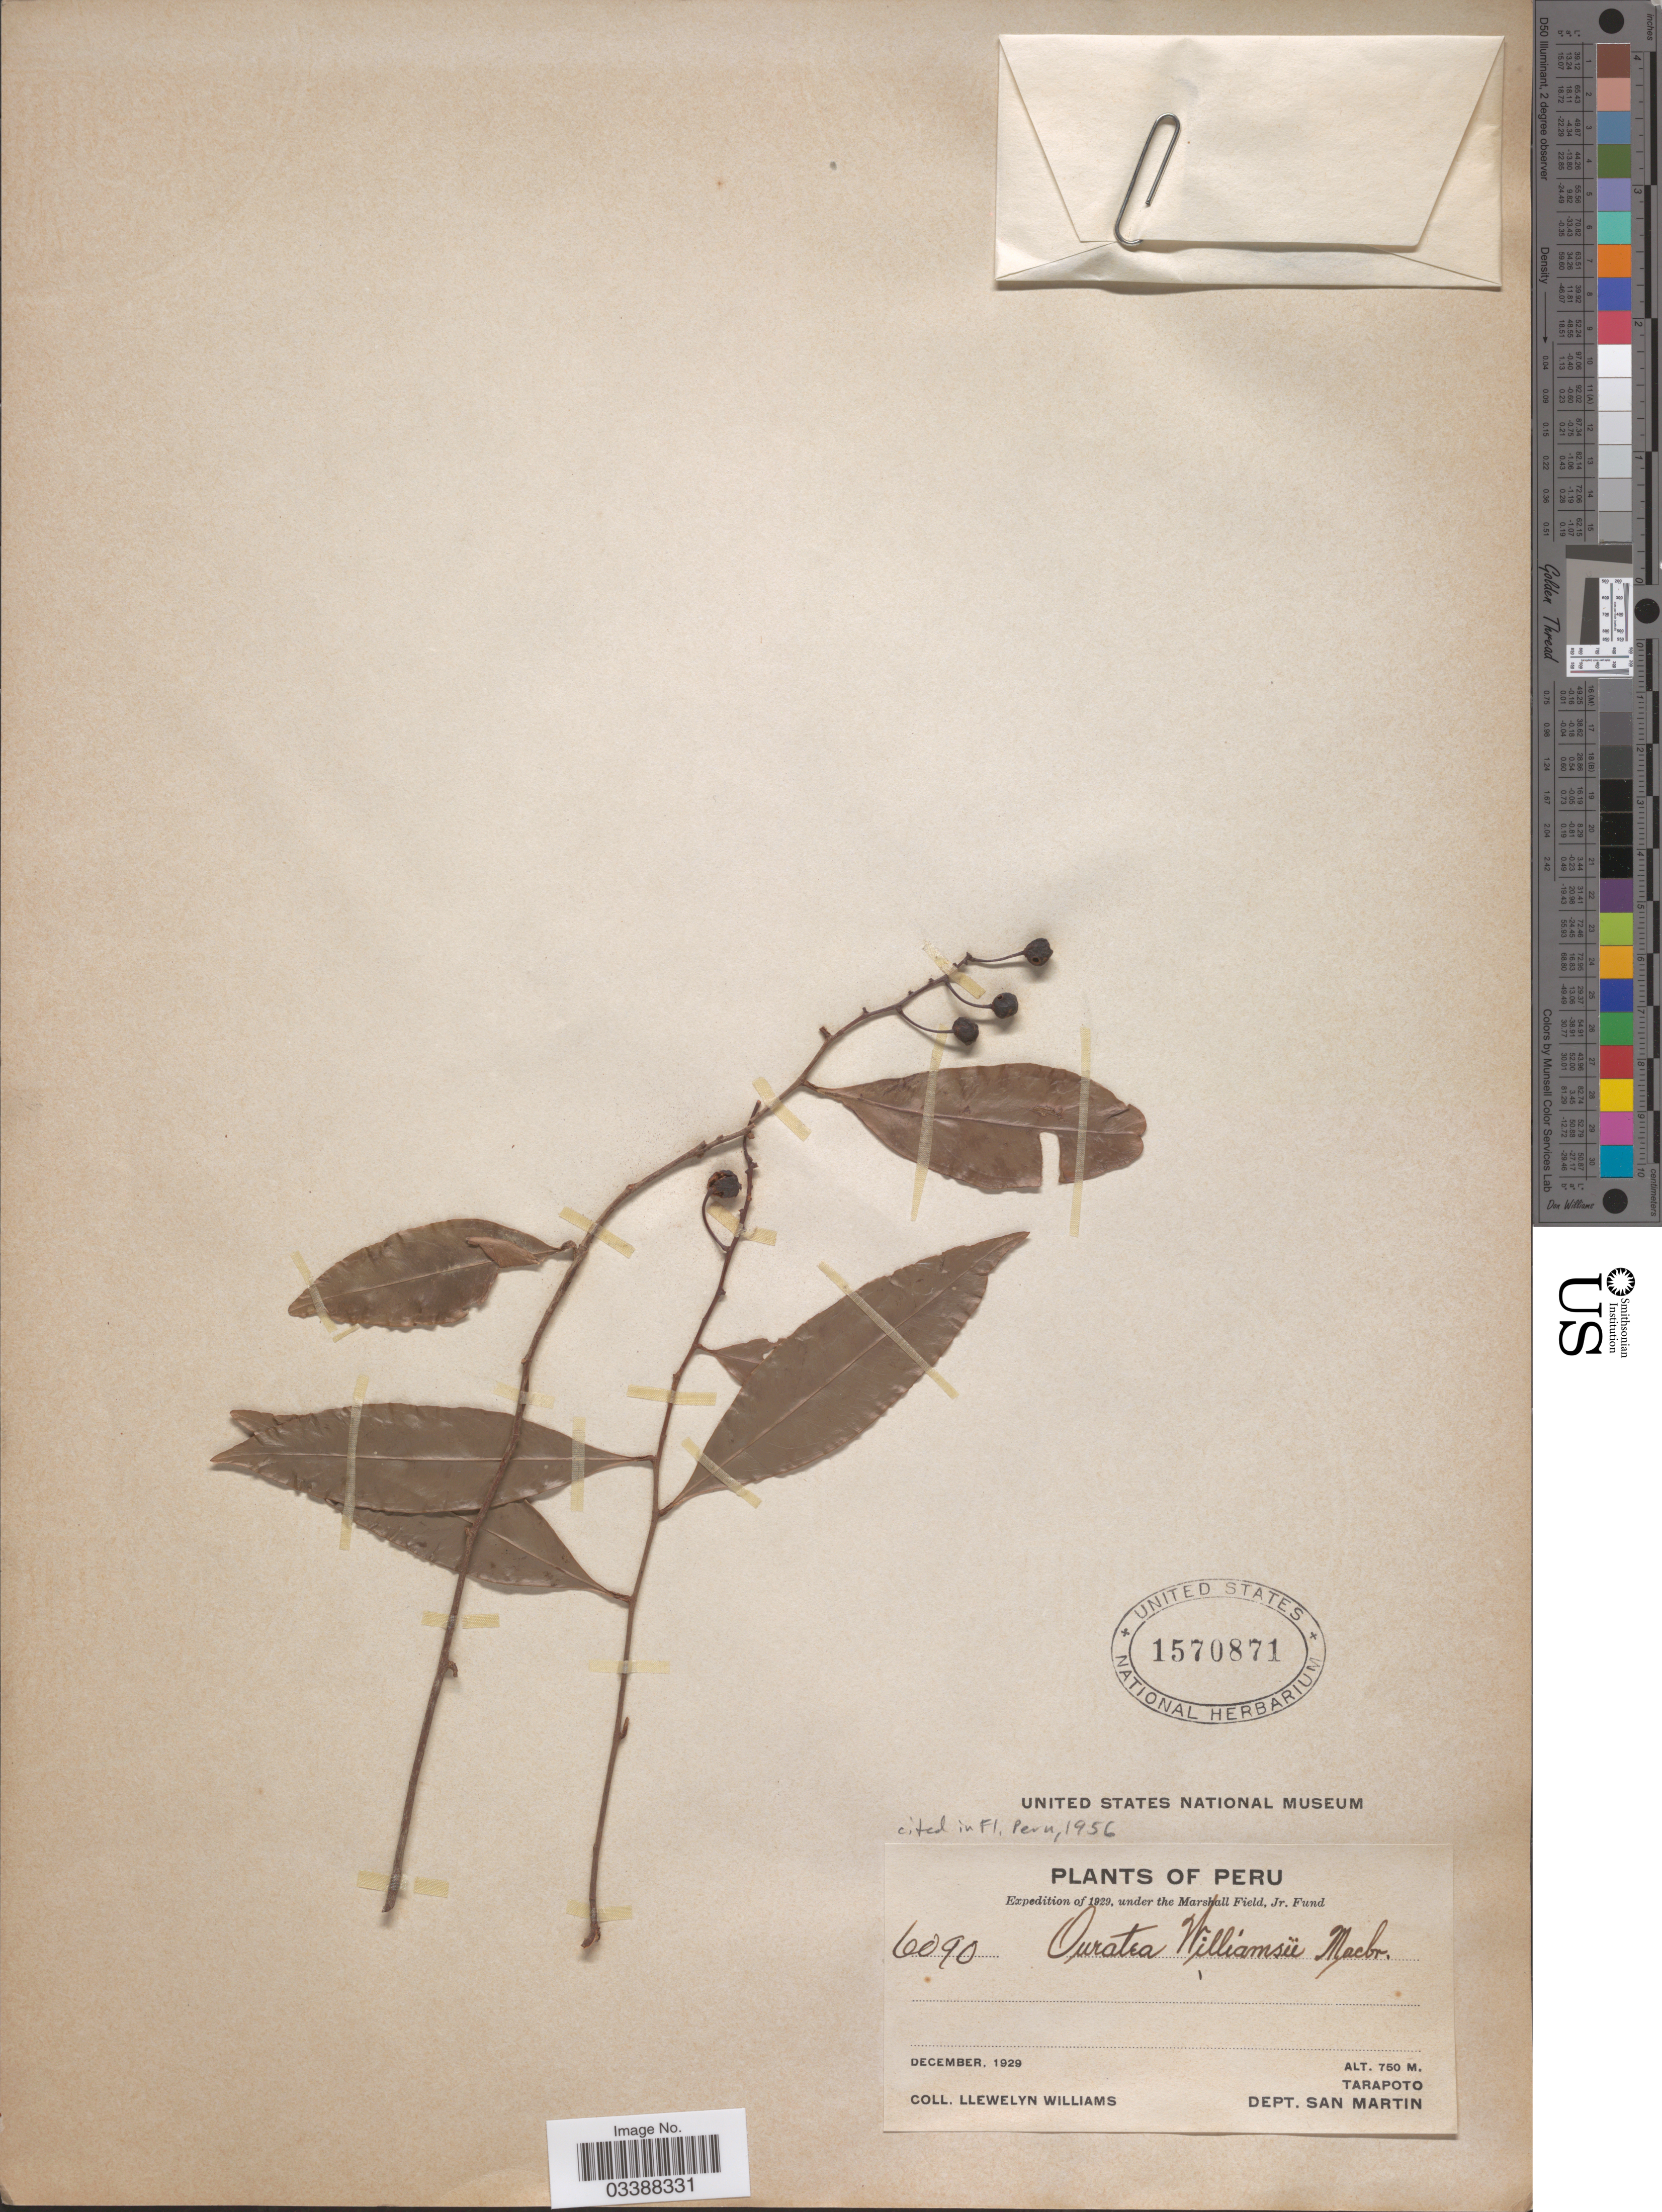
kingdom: Plantae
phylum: Tracheophyta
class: Magnoliopsida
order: Malpighiales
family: Ochnaceae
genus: Ouratea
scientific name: Ouratea williamsii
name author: J.F. Macbr.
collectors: Ll. Williams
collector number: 6090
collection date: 1929-12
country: Peru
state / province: San Martín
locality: Tarapoto. Dept. San Martin.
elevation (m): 750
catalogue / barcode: US 1570871